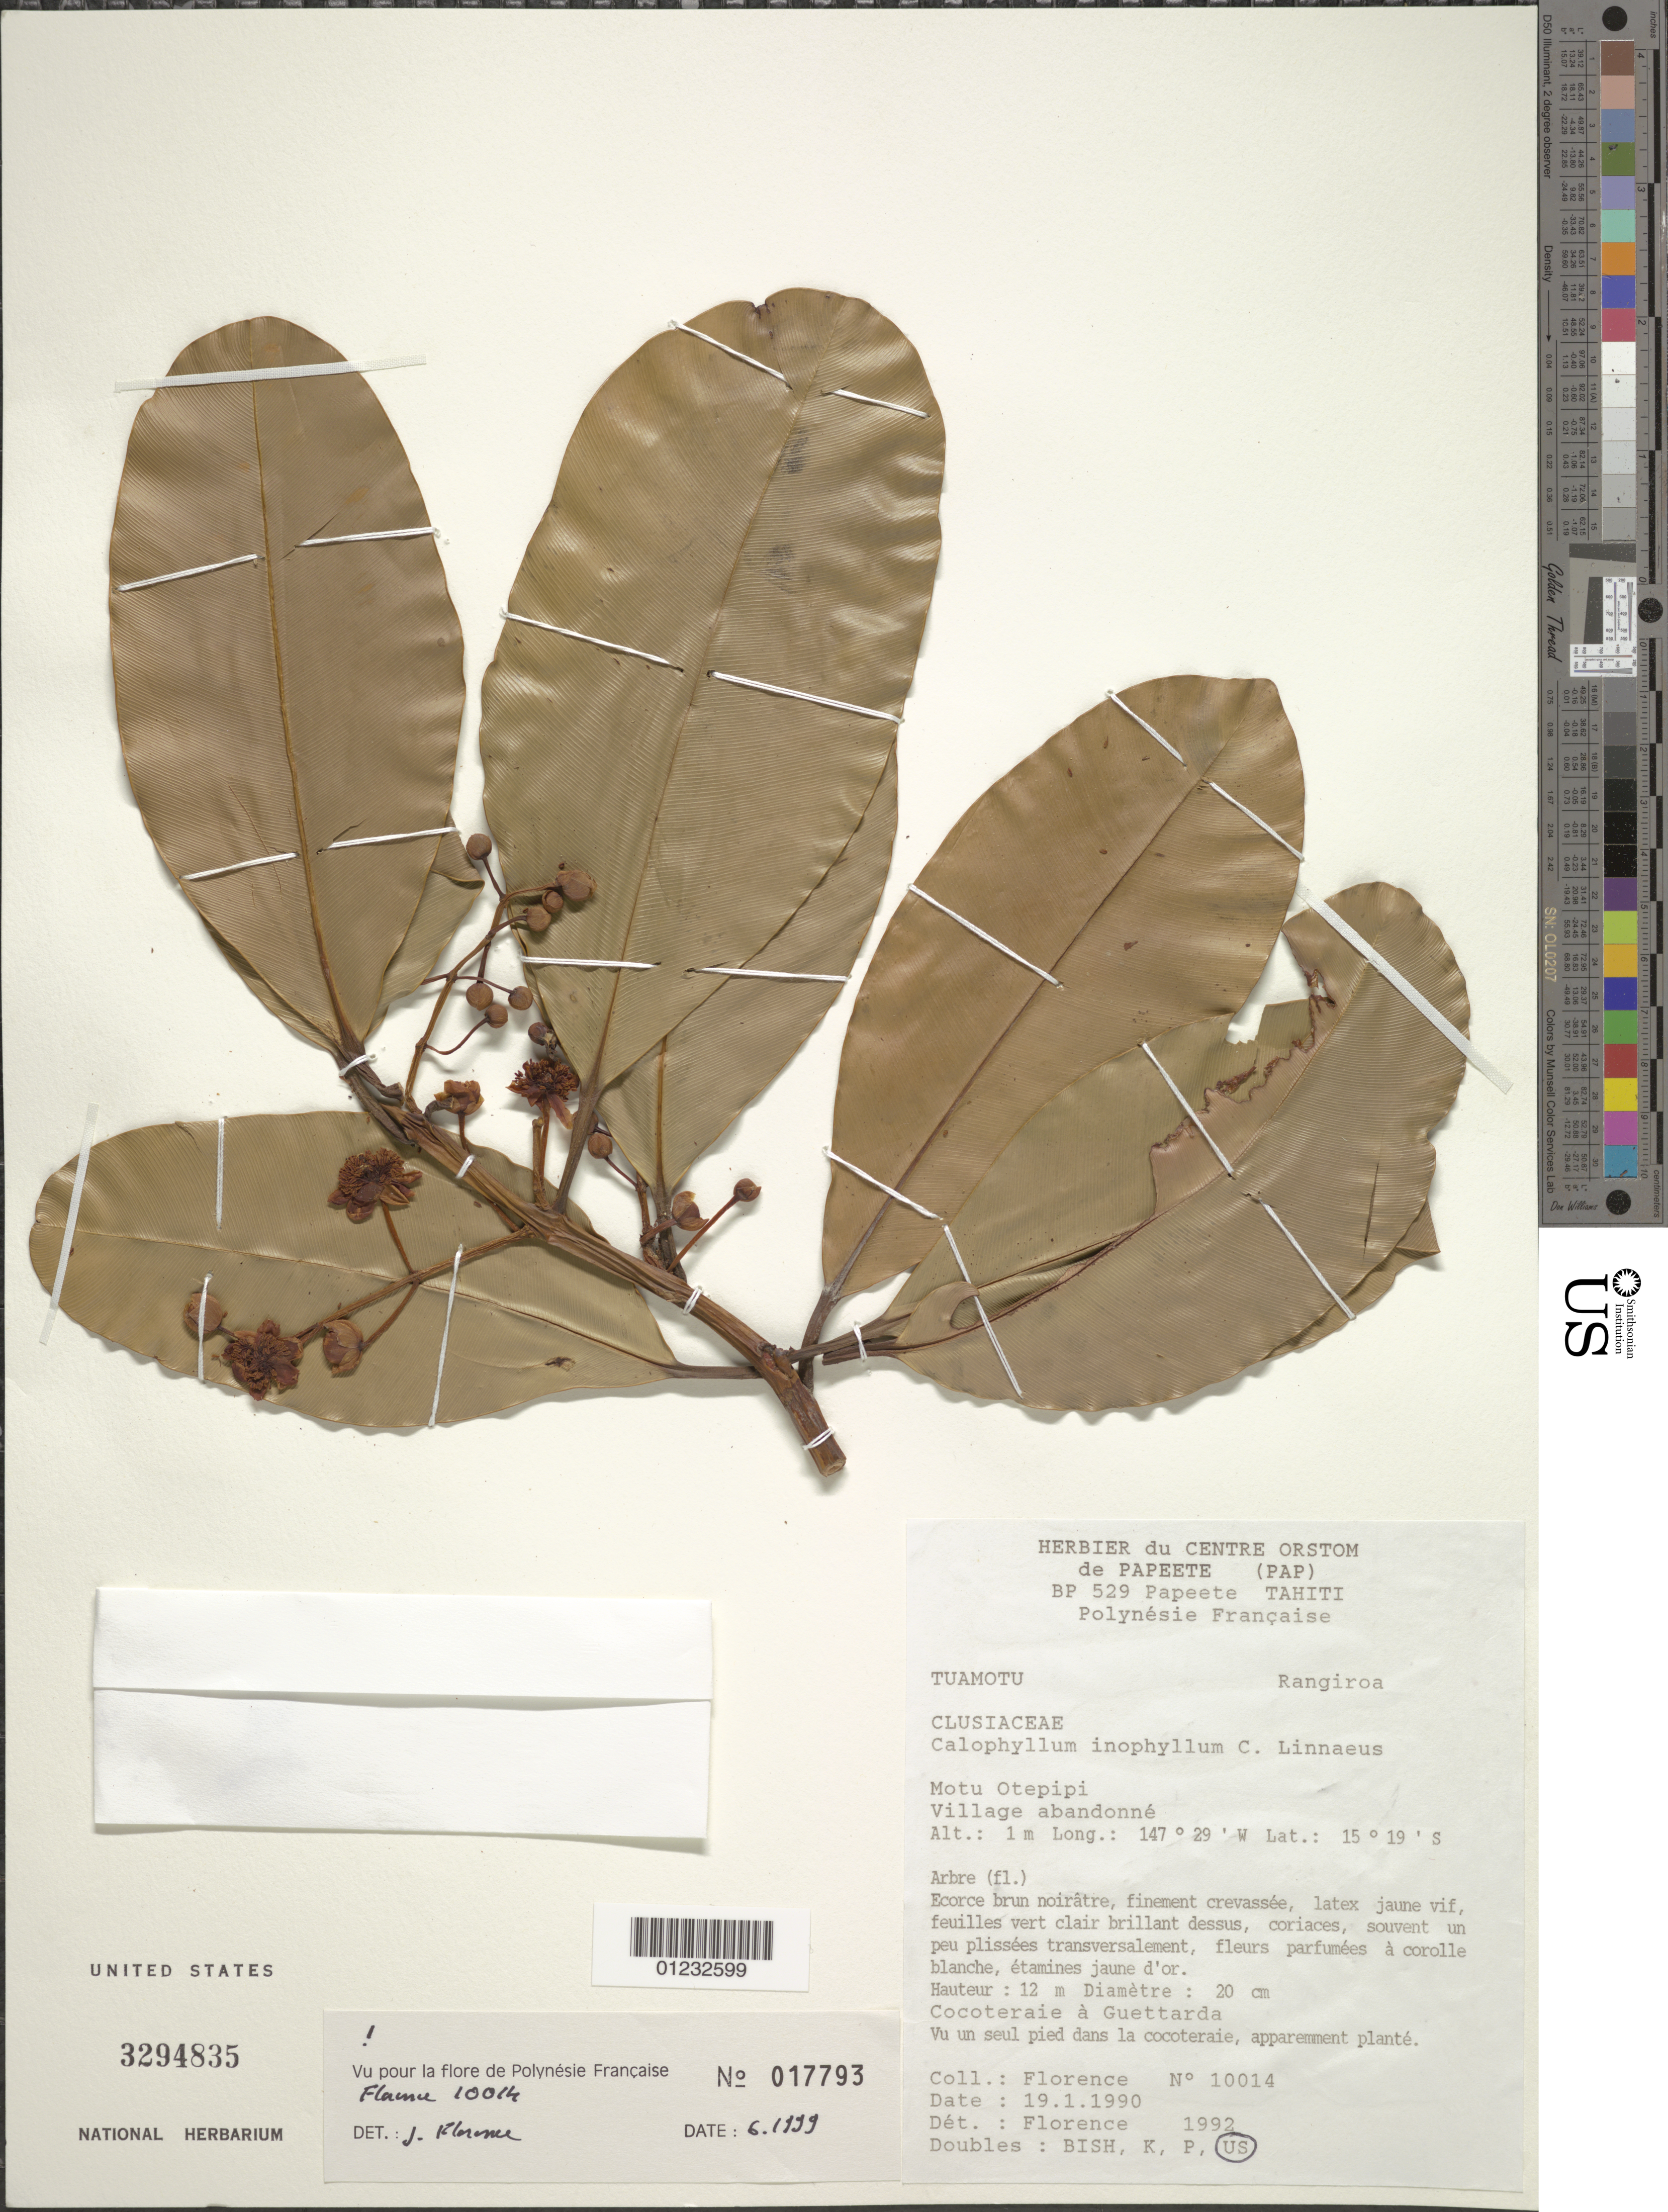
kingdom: Plantae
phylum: Tracheophyta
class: Magnoliopsida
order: Malpighiales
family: Calophyllaceae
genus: Calophyllum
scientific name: Calophyllum inophyllum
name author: L.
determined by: Florence, J.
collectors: J. Florence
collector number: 10014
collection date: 1990-01-19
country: French Polynesia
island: Rangiroa Atoll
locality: Motu Otepipi - Village Abandonnè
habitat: cocoteraie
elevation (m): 1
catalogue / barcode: US 3294835